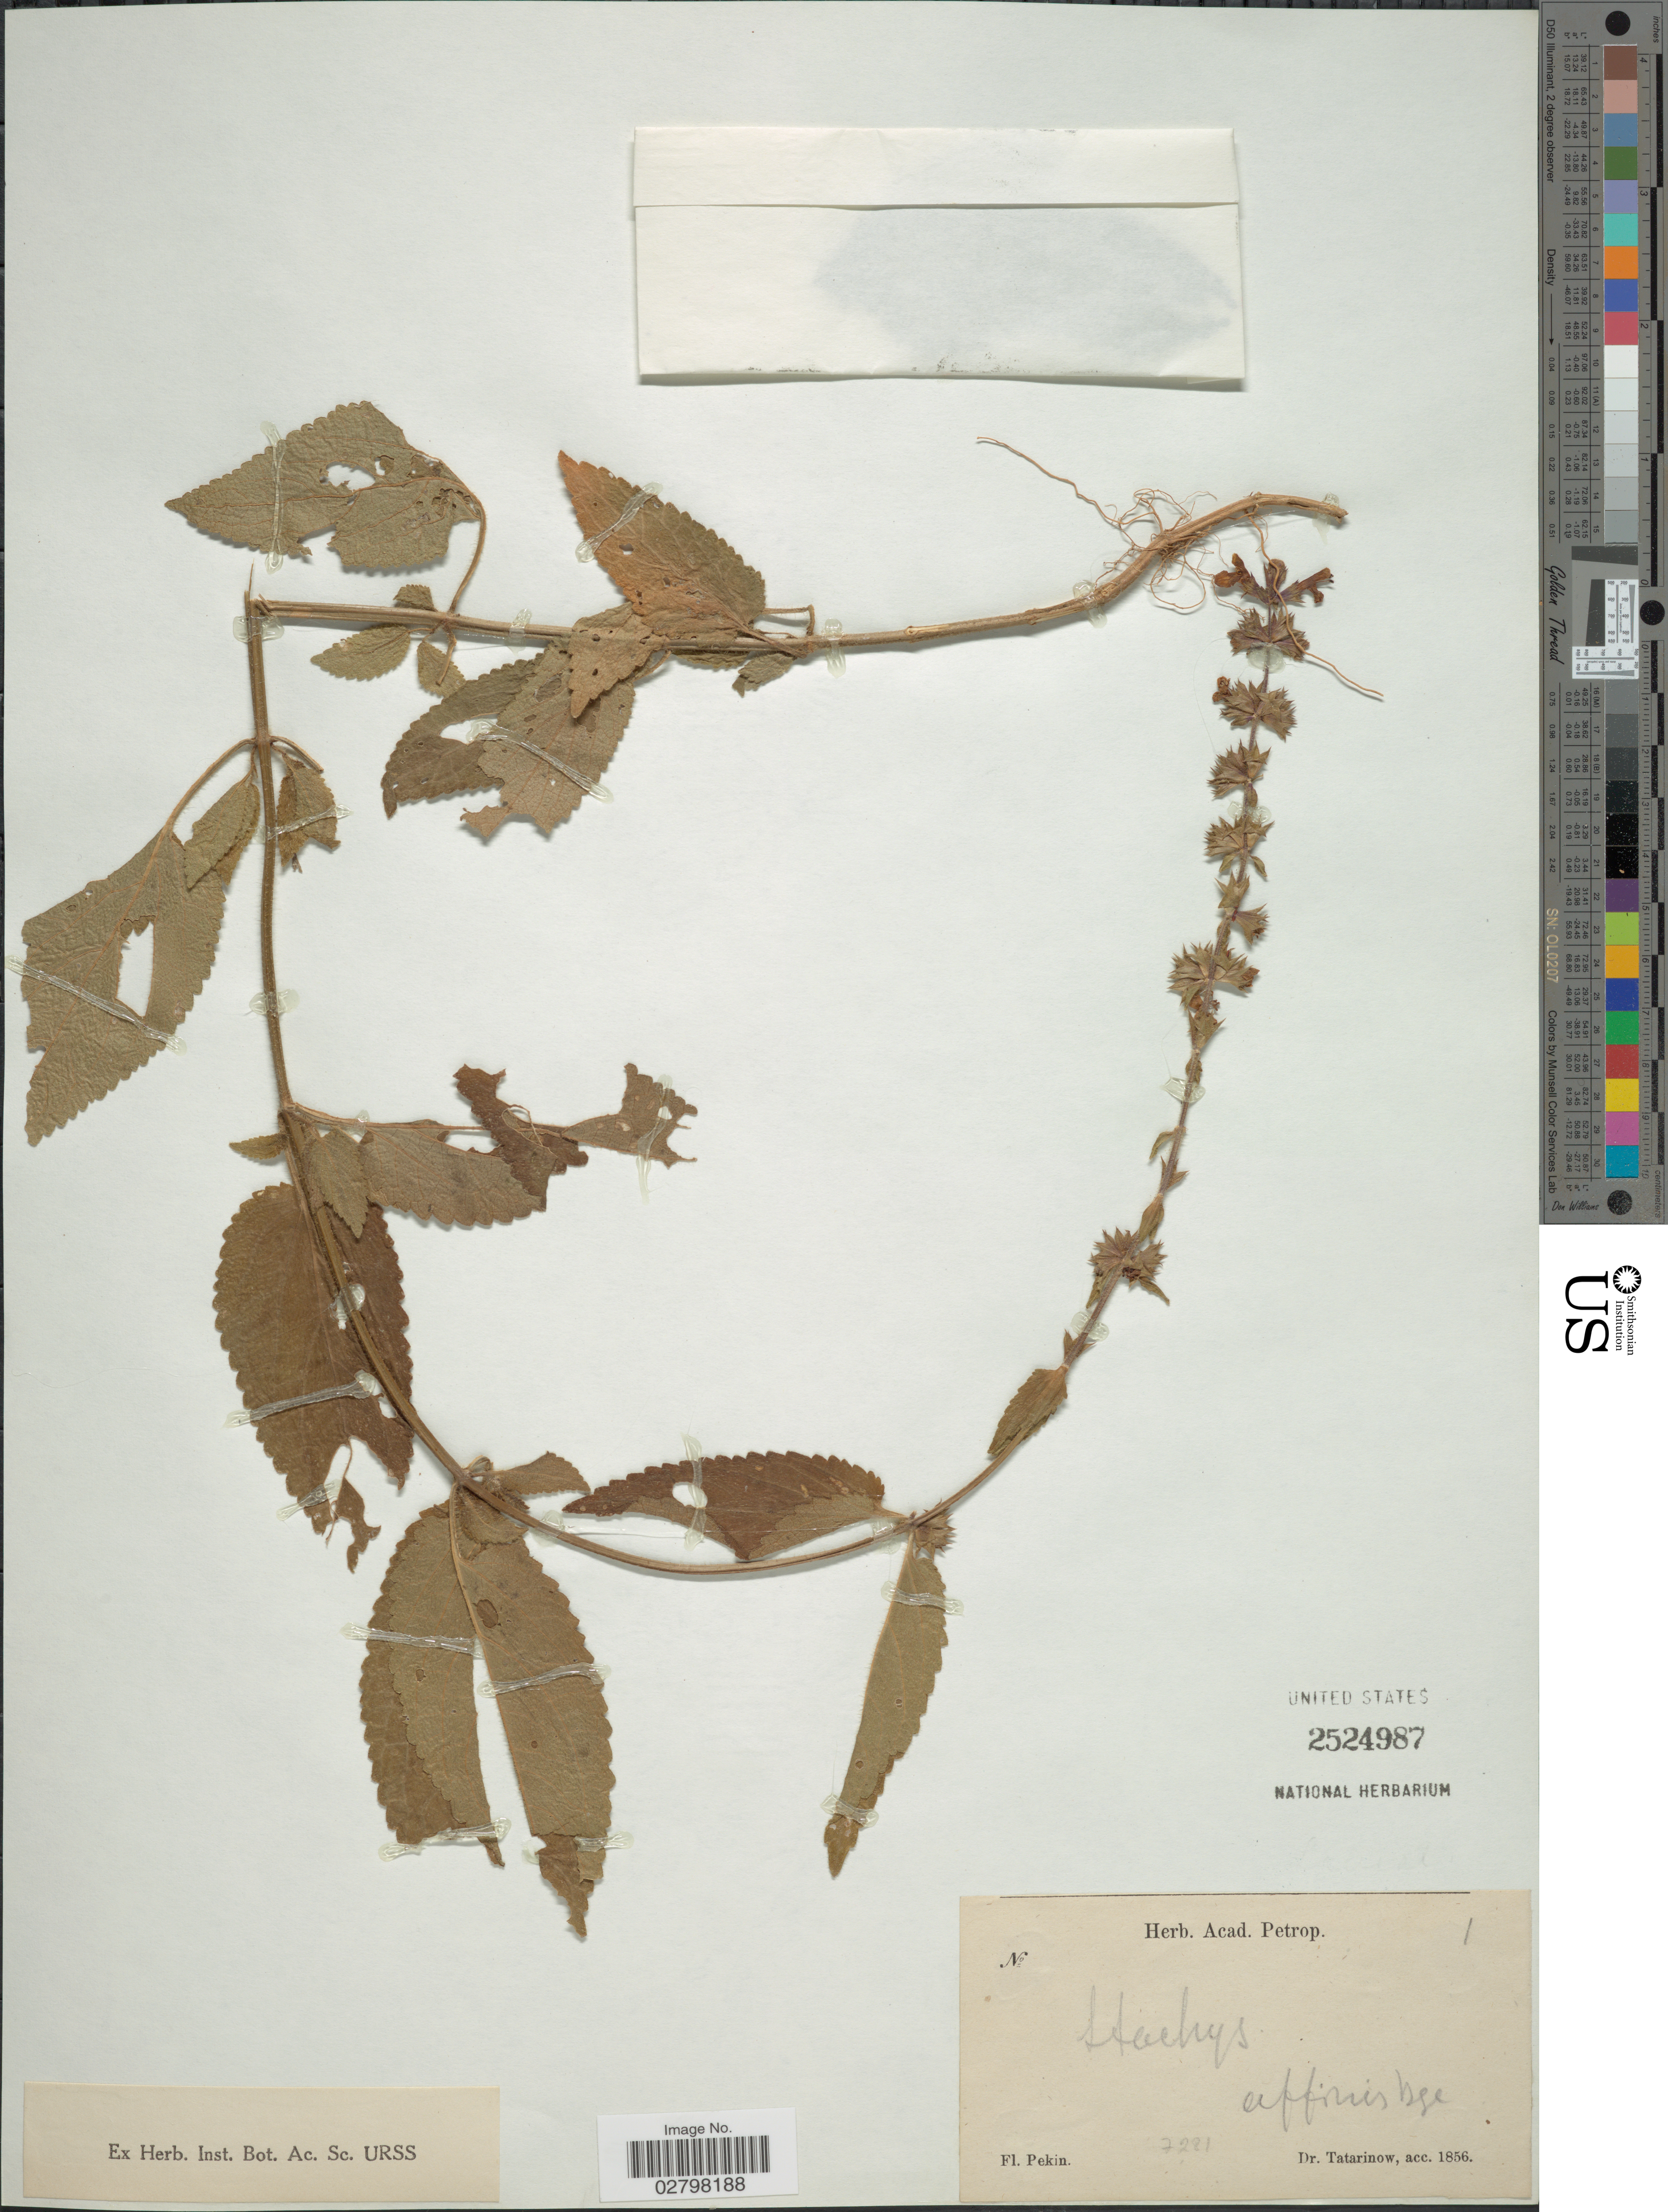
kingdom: Plantae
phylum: Tracheophyta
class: Magnoliopsida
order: Lamiales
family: Lamiaceae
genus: Stachys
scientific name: Stachys affinis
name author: Bunge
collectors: -. Tatarinow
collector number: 7221*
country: China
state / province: Beijing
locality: Fl. Pekin.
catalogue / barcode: US 2524987